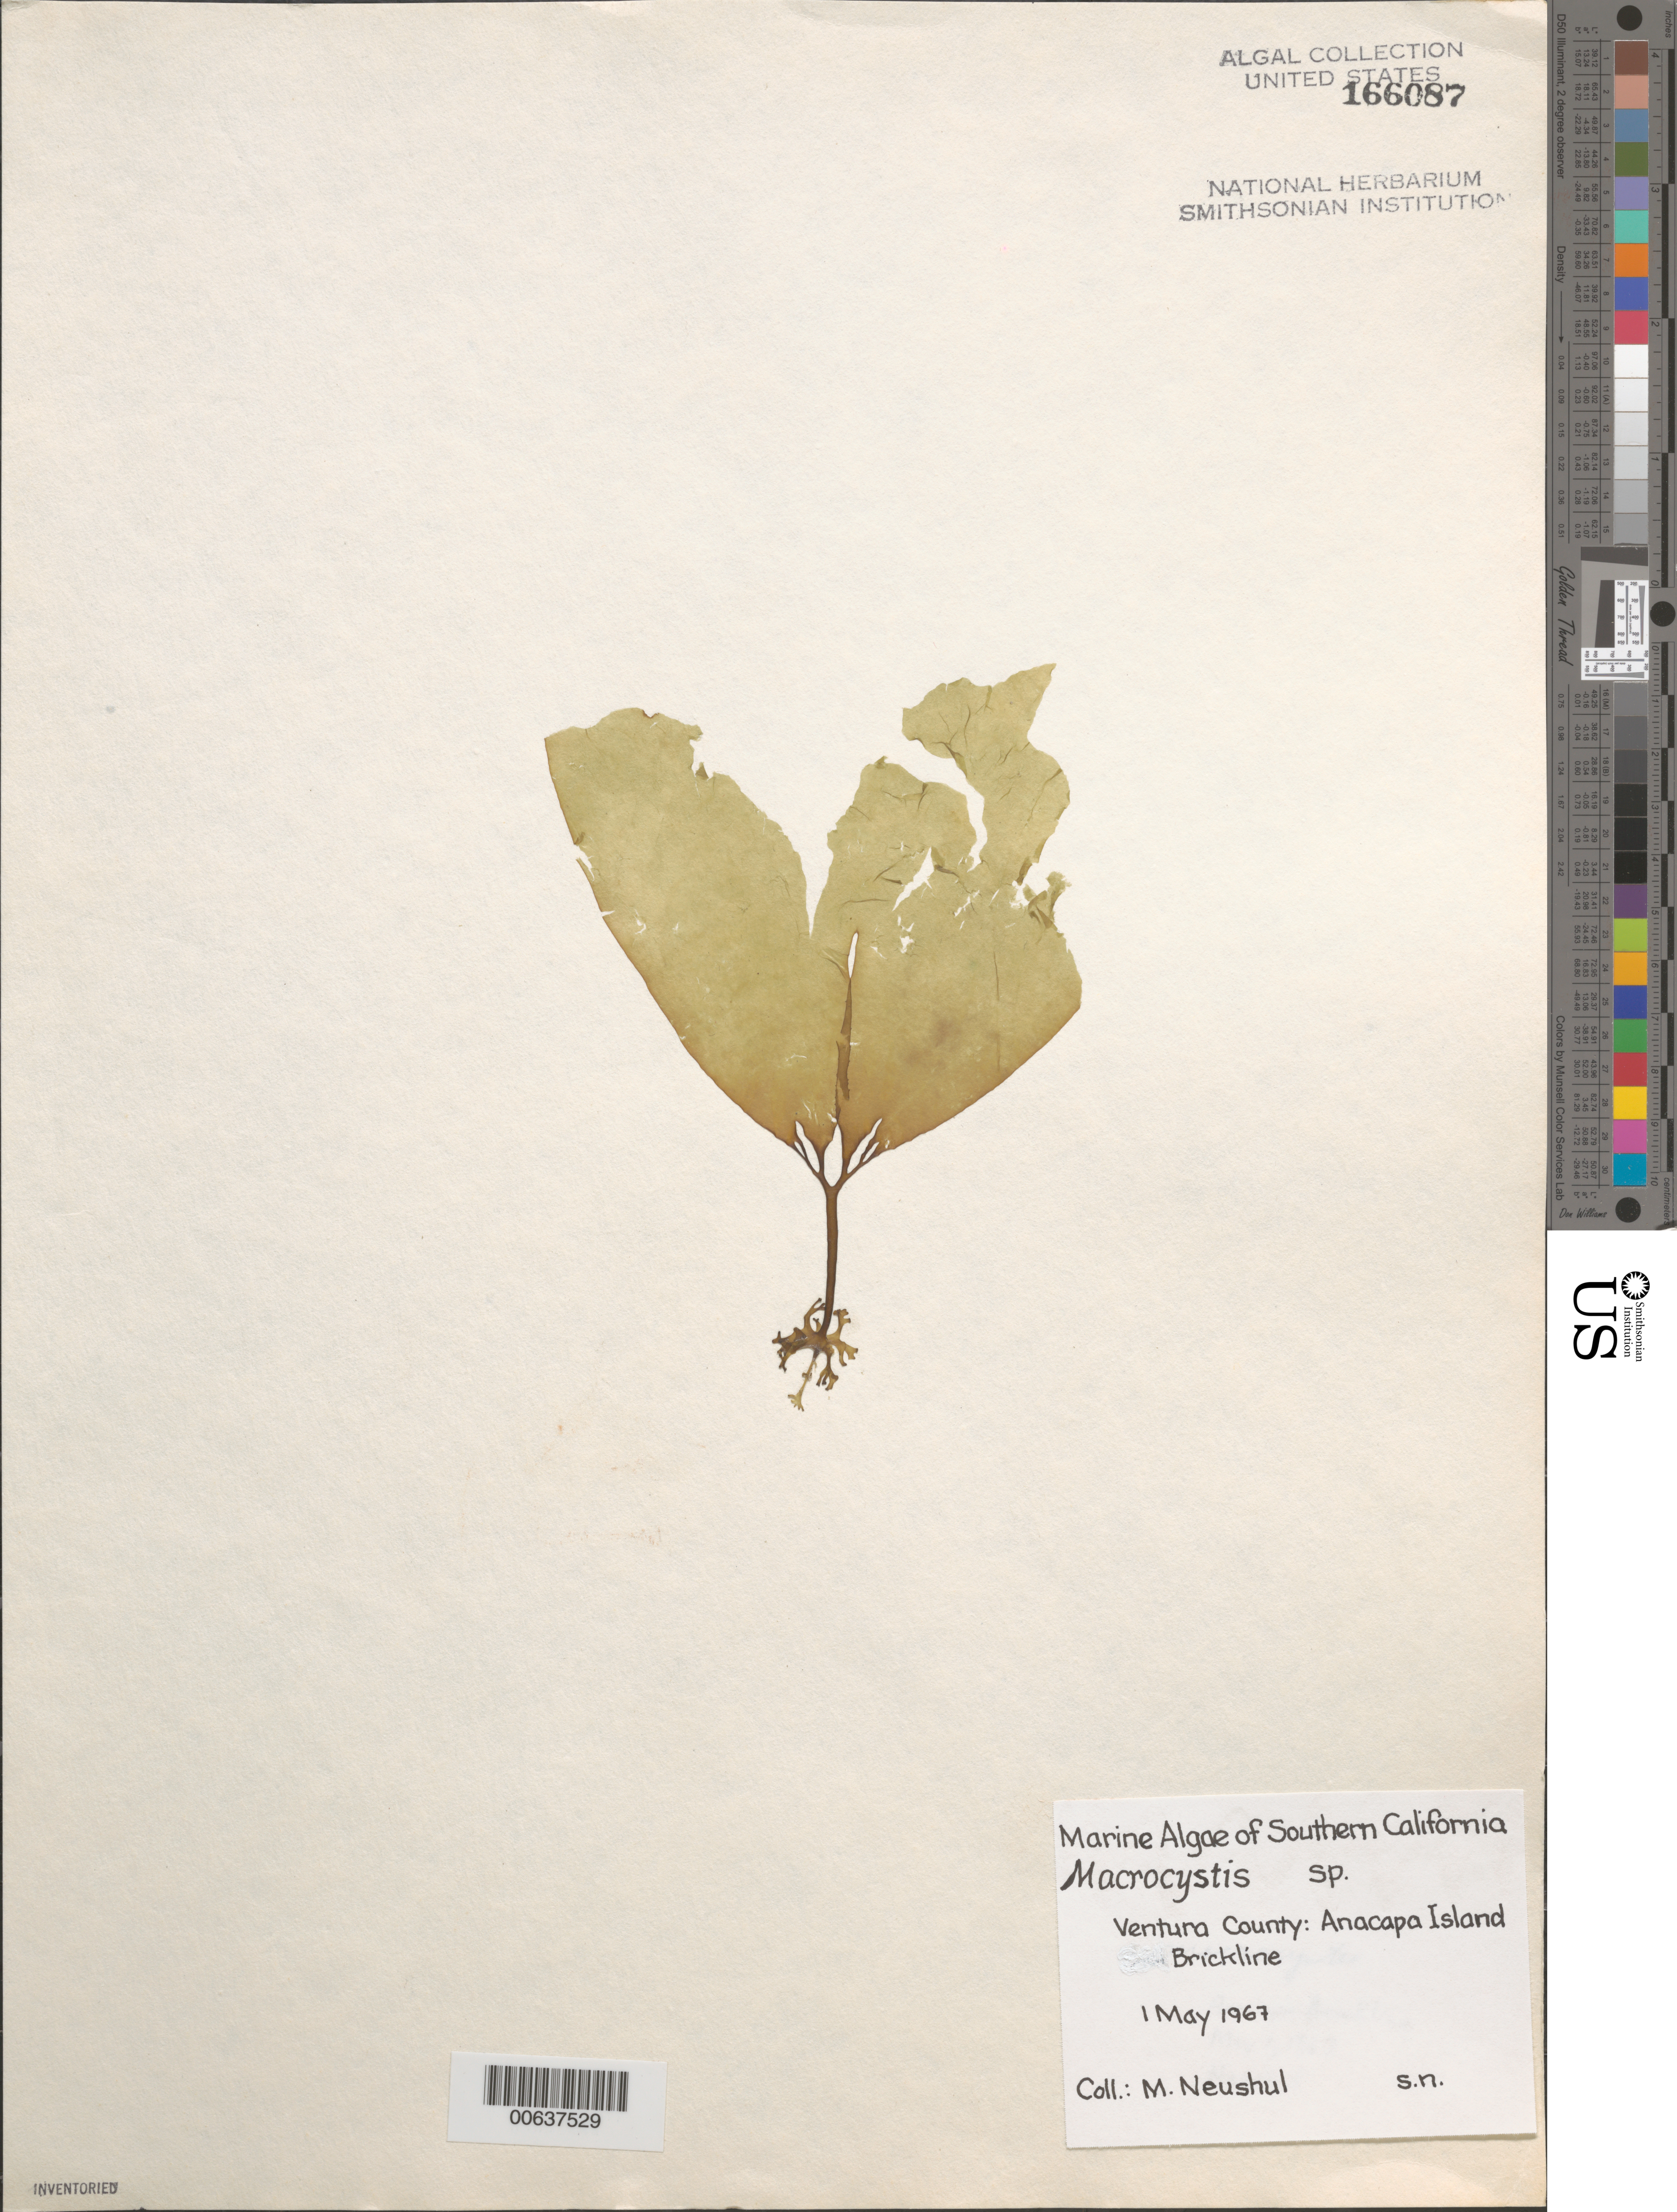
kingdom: Chromista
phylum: Ochrophyta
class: Phaeophyceae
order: Laminariales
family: Laminariaceae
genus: Macrocystis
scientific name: Macrocystis sp.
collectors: M. Neushul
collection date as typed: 01 May 1967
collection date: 1967-05-01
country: United States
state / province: California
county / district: Ventura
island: Anacapa Island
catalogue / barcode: US 166087